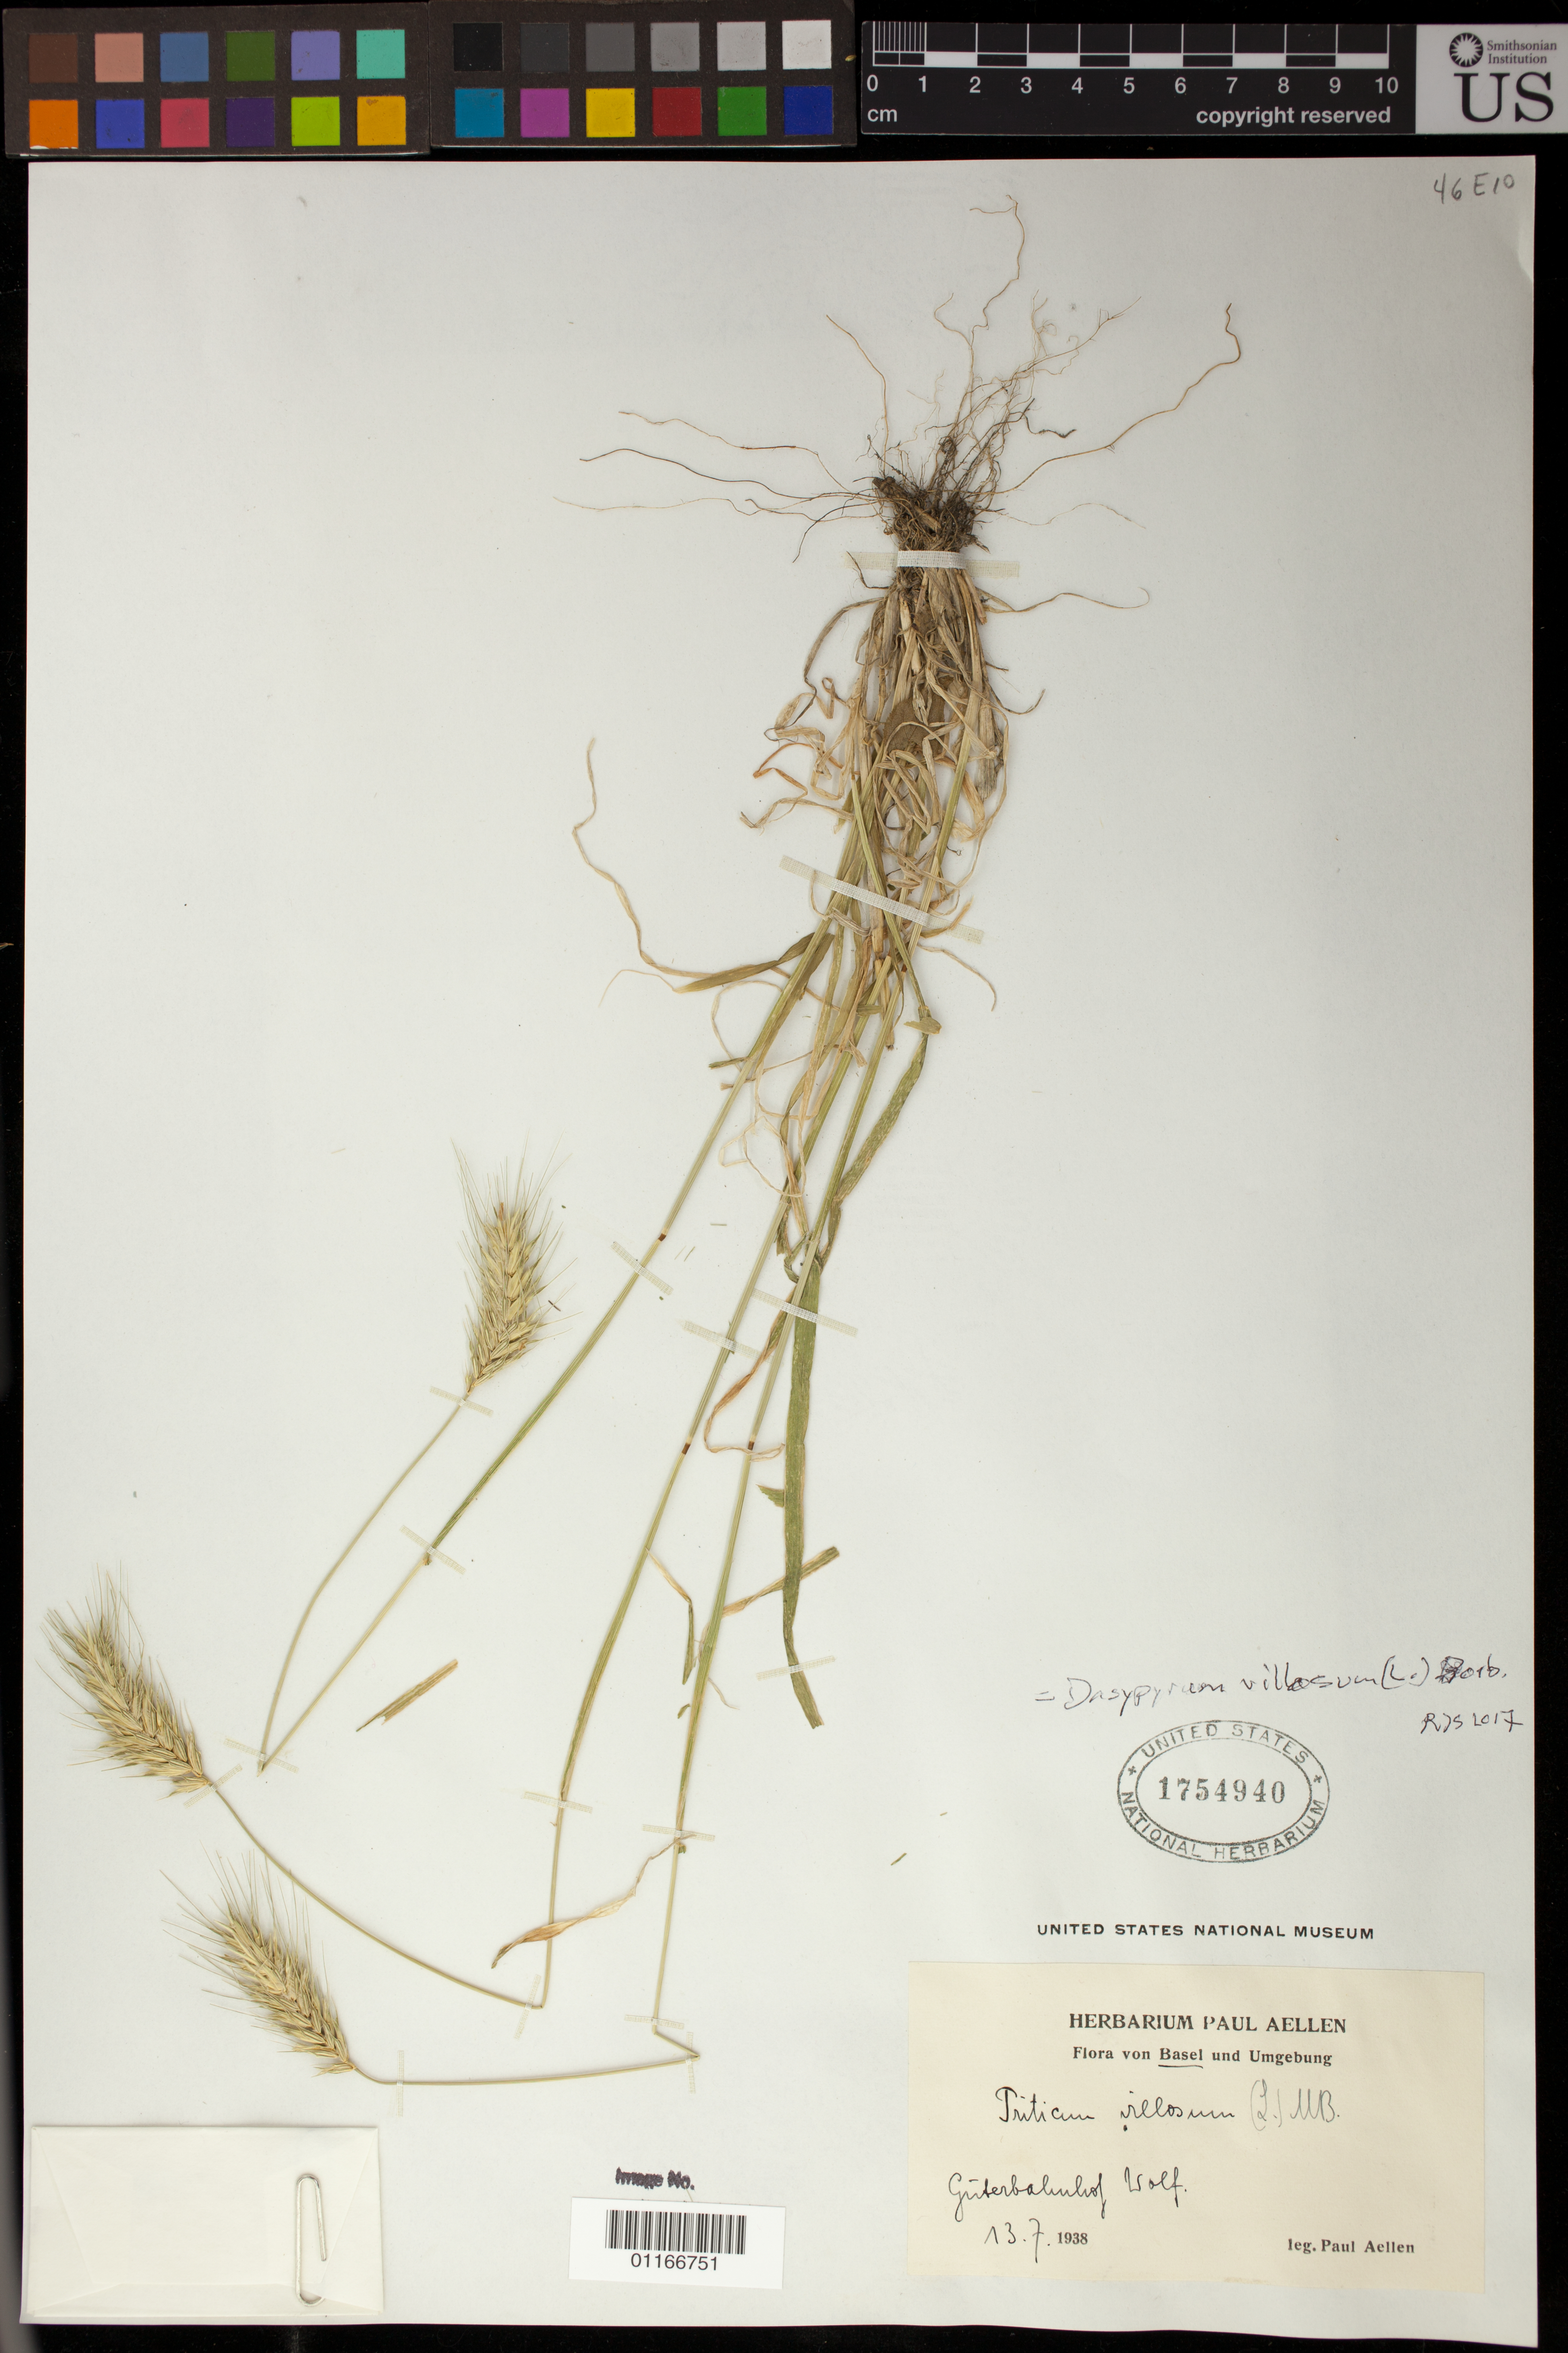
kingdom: Plantae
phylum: Tracheophyta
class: Liliopsida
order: Poales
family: Poaceae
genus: Dasypyrum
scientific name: Dasypyrum villosum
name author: (L.) Candargy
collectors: P. Aellen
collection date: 1938-07-13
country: Switzerland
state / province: Basel-Stadt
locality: Basel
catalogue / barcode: US 1754940